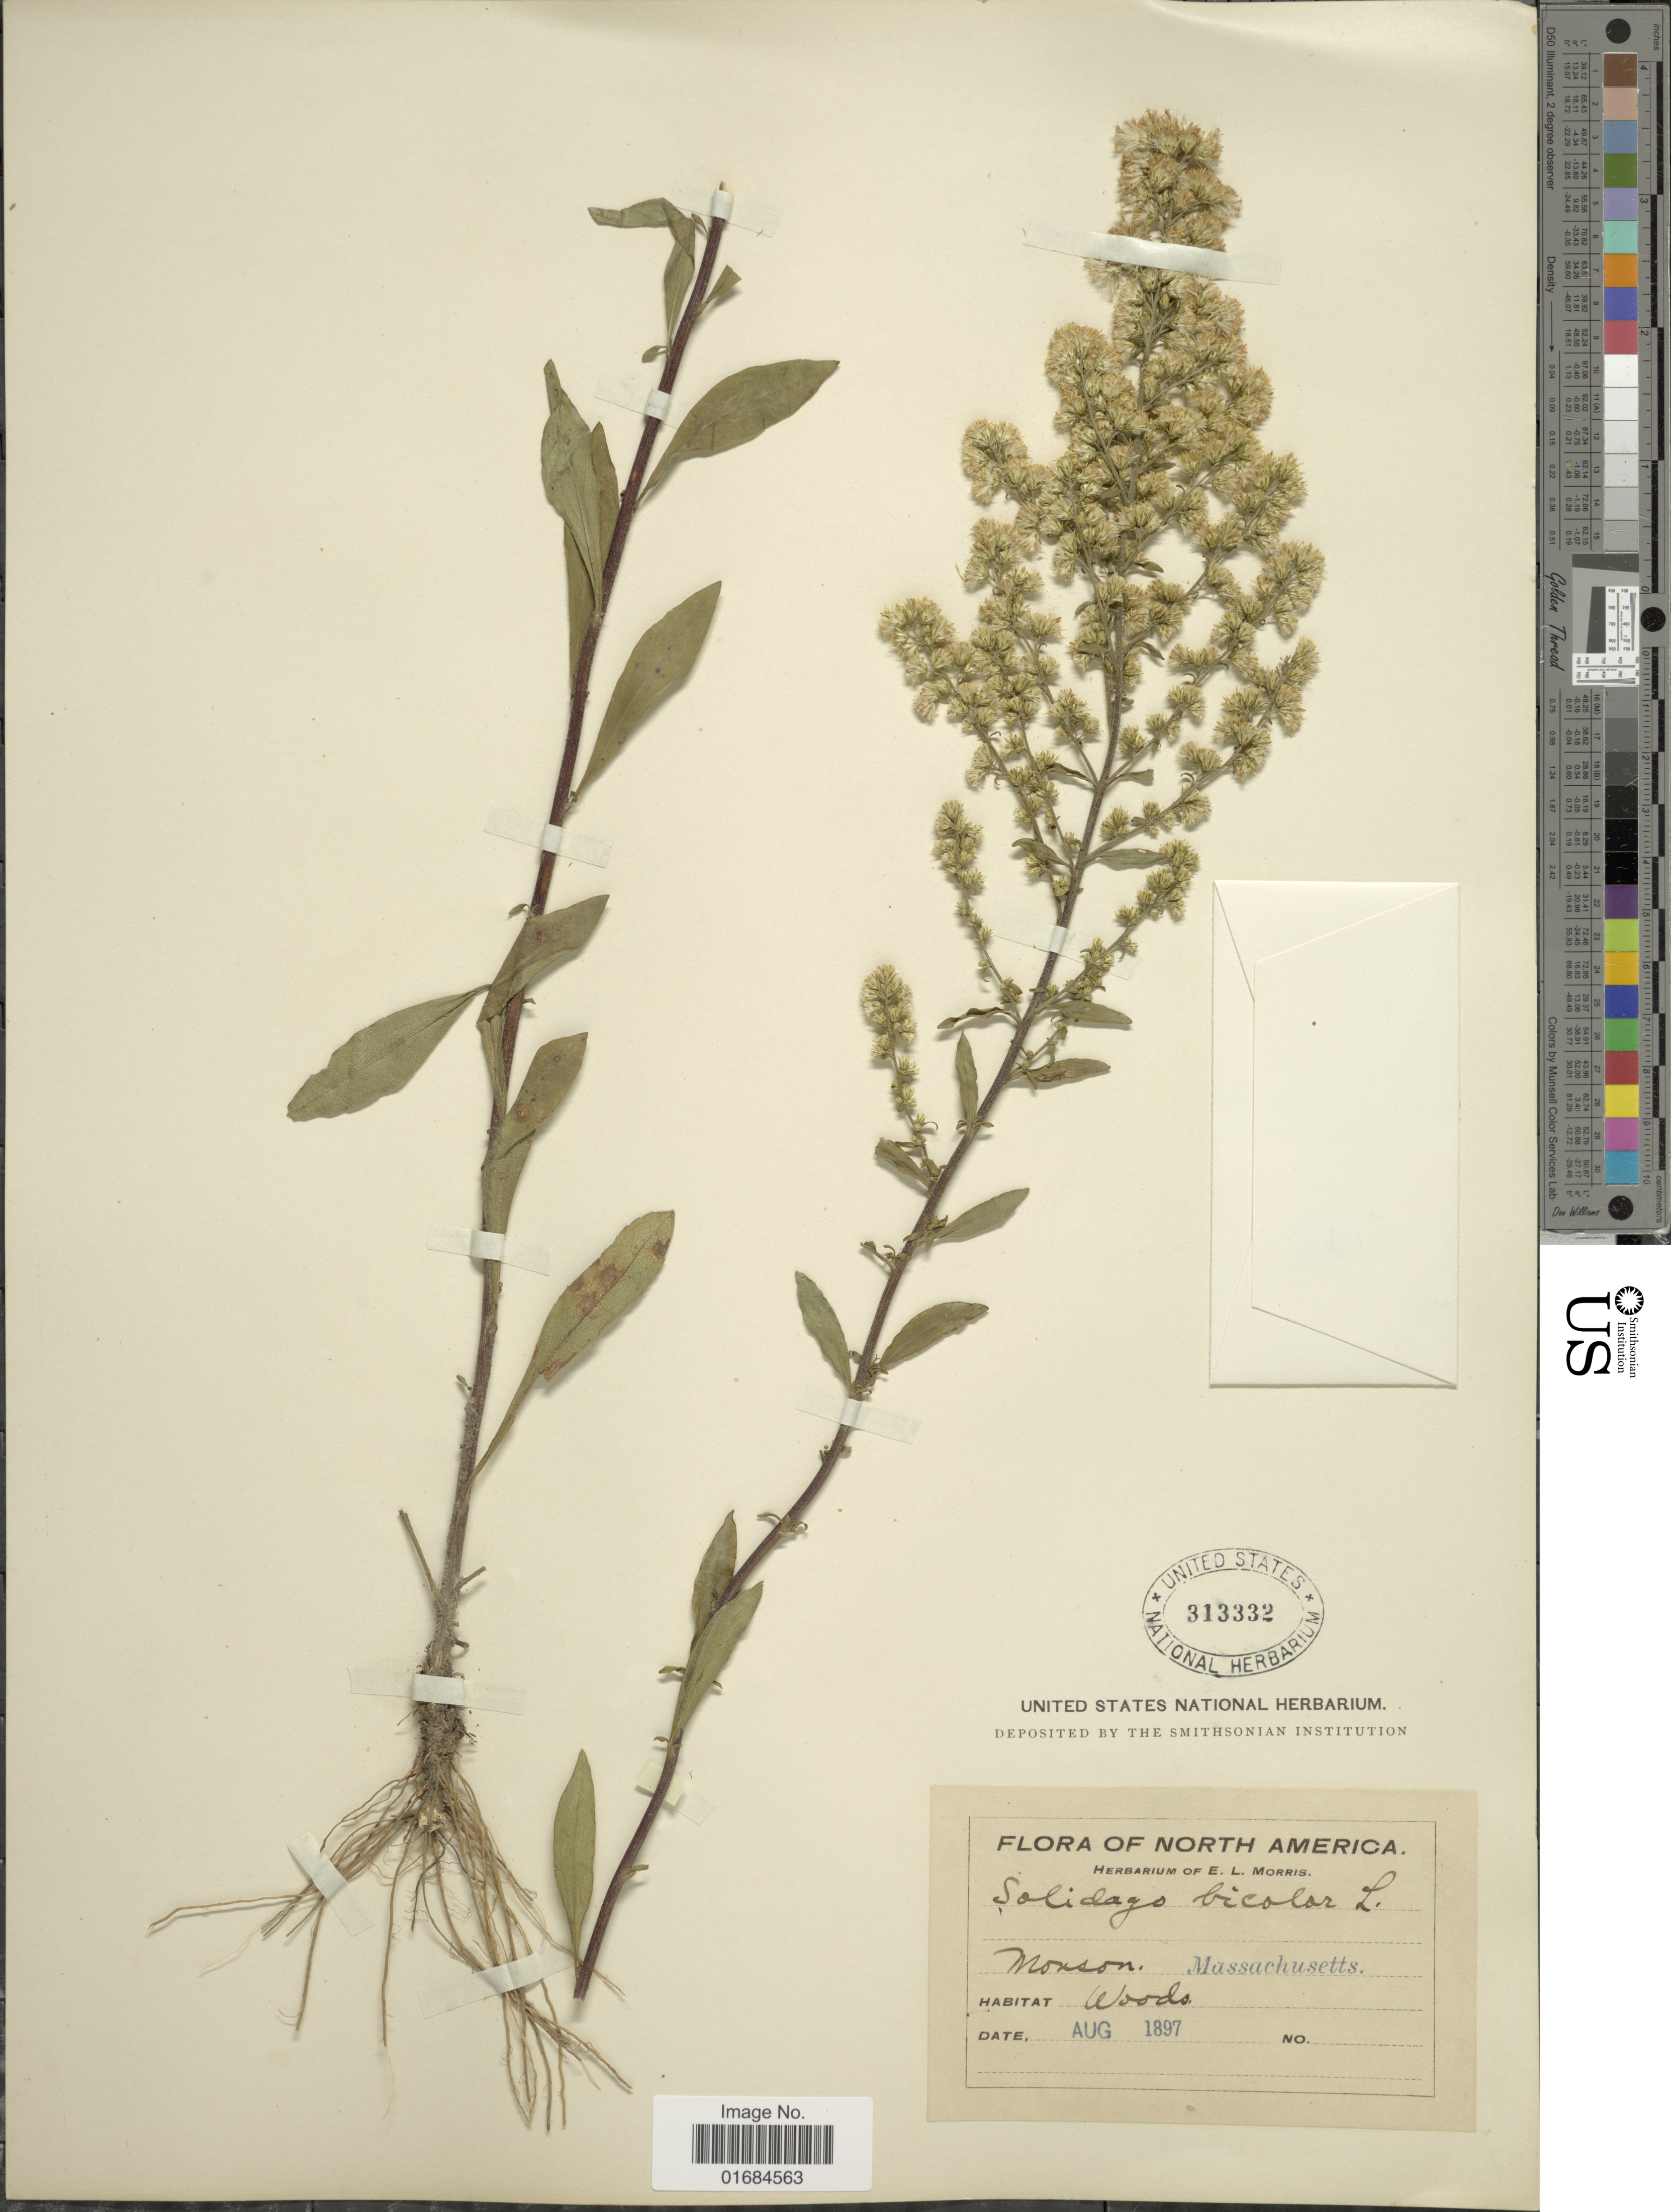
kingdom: Plantae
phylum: Tracheophyta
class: Magnoliopsida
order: Asterales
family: Asteraceae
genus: Solidago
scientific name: Solidago bicolor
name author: L.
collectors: ex herb. E.L. Morris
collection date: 1897-08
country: United States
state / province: Massachusetts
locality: Monson, Woods.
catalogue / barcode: US 313332